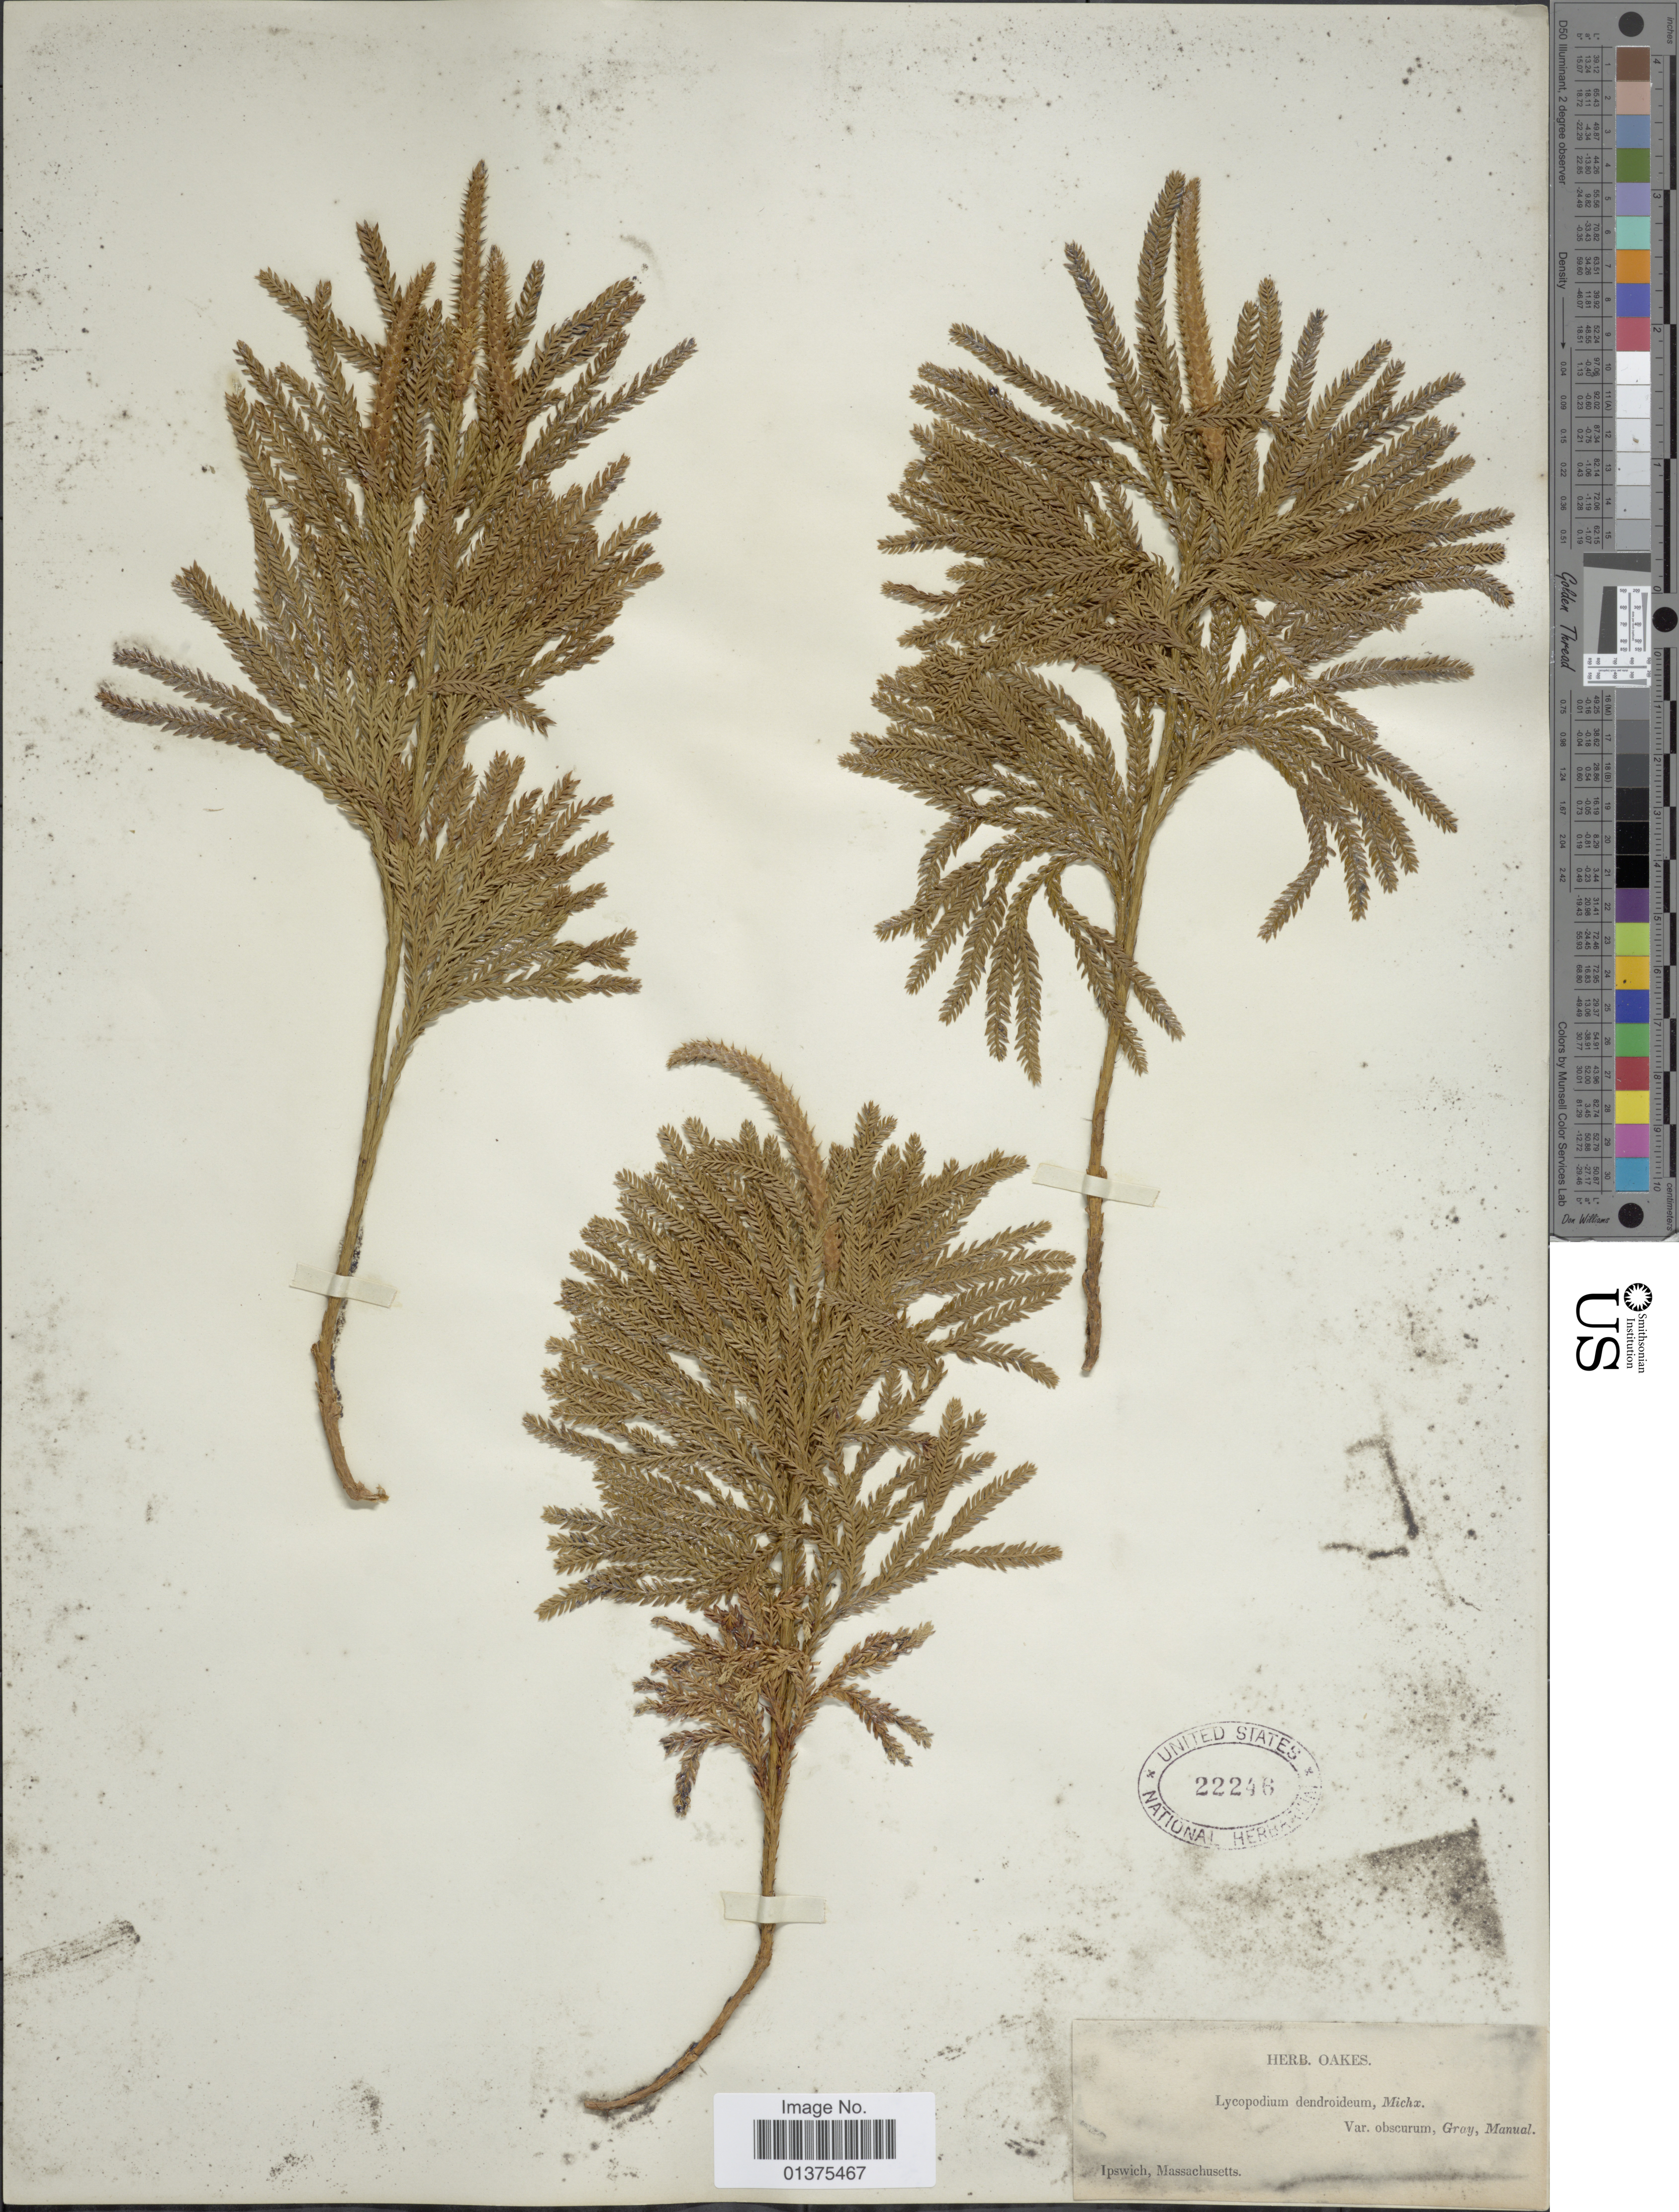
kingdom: Plantae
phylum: Tracheophyta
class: Lycopodiopsida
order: Lycopodiales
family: Lycopodiaceae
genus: Dendrolycopodium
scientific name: Dendrolycopodium obscurum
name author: (L.) A. Haines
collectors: ex herb. Oakes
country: United States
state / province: Massachusetts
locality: Ipswich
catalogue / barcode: US 22246